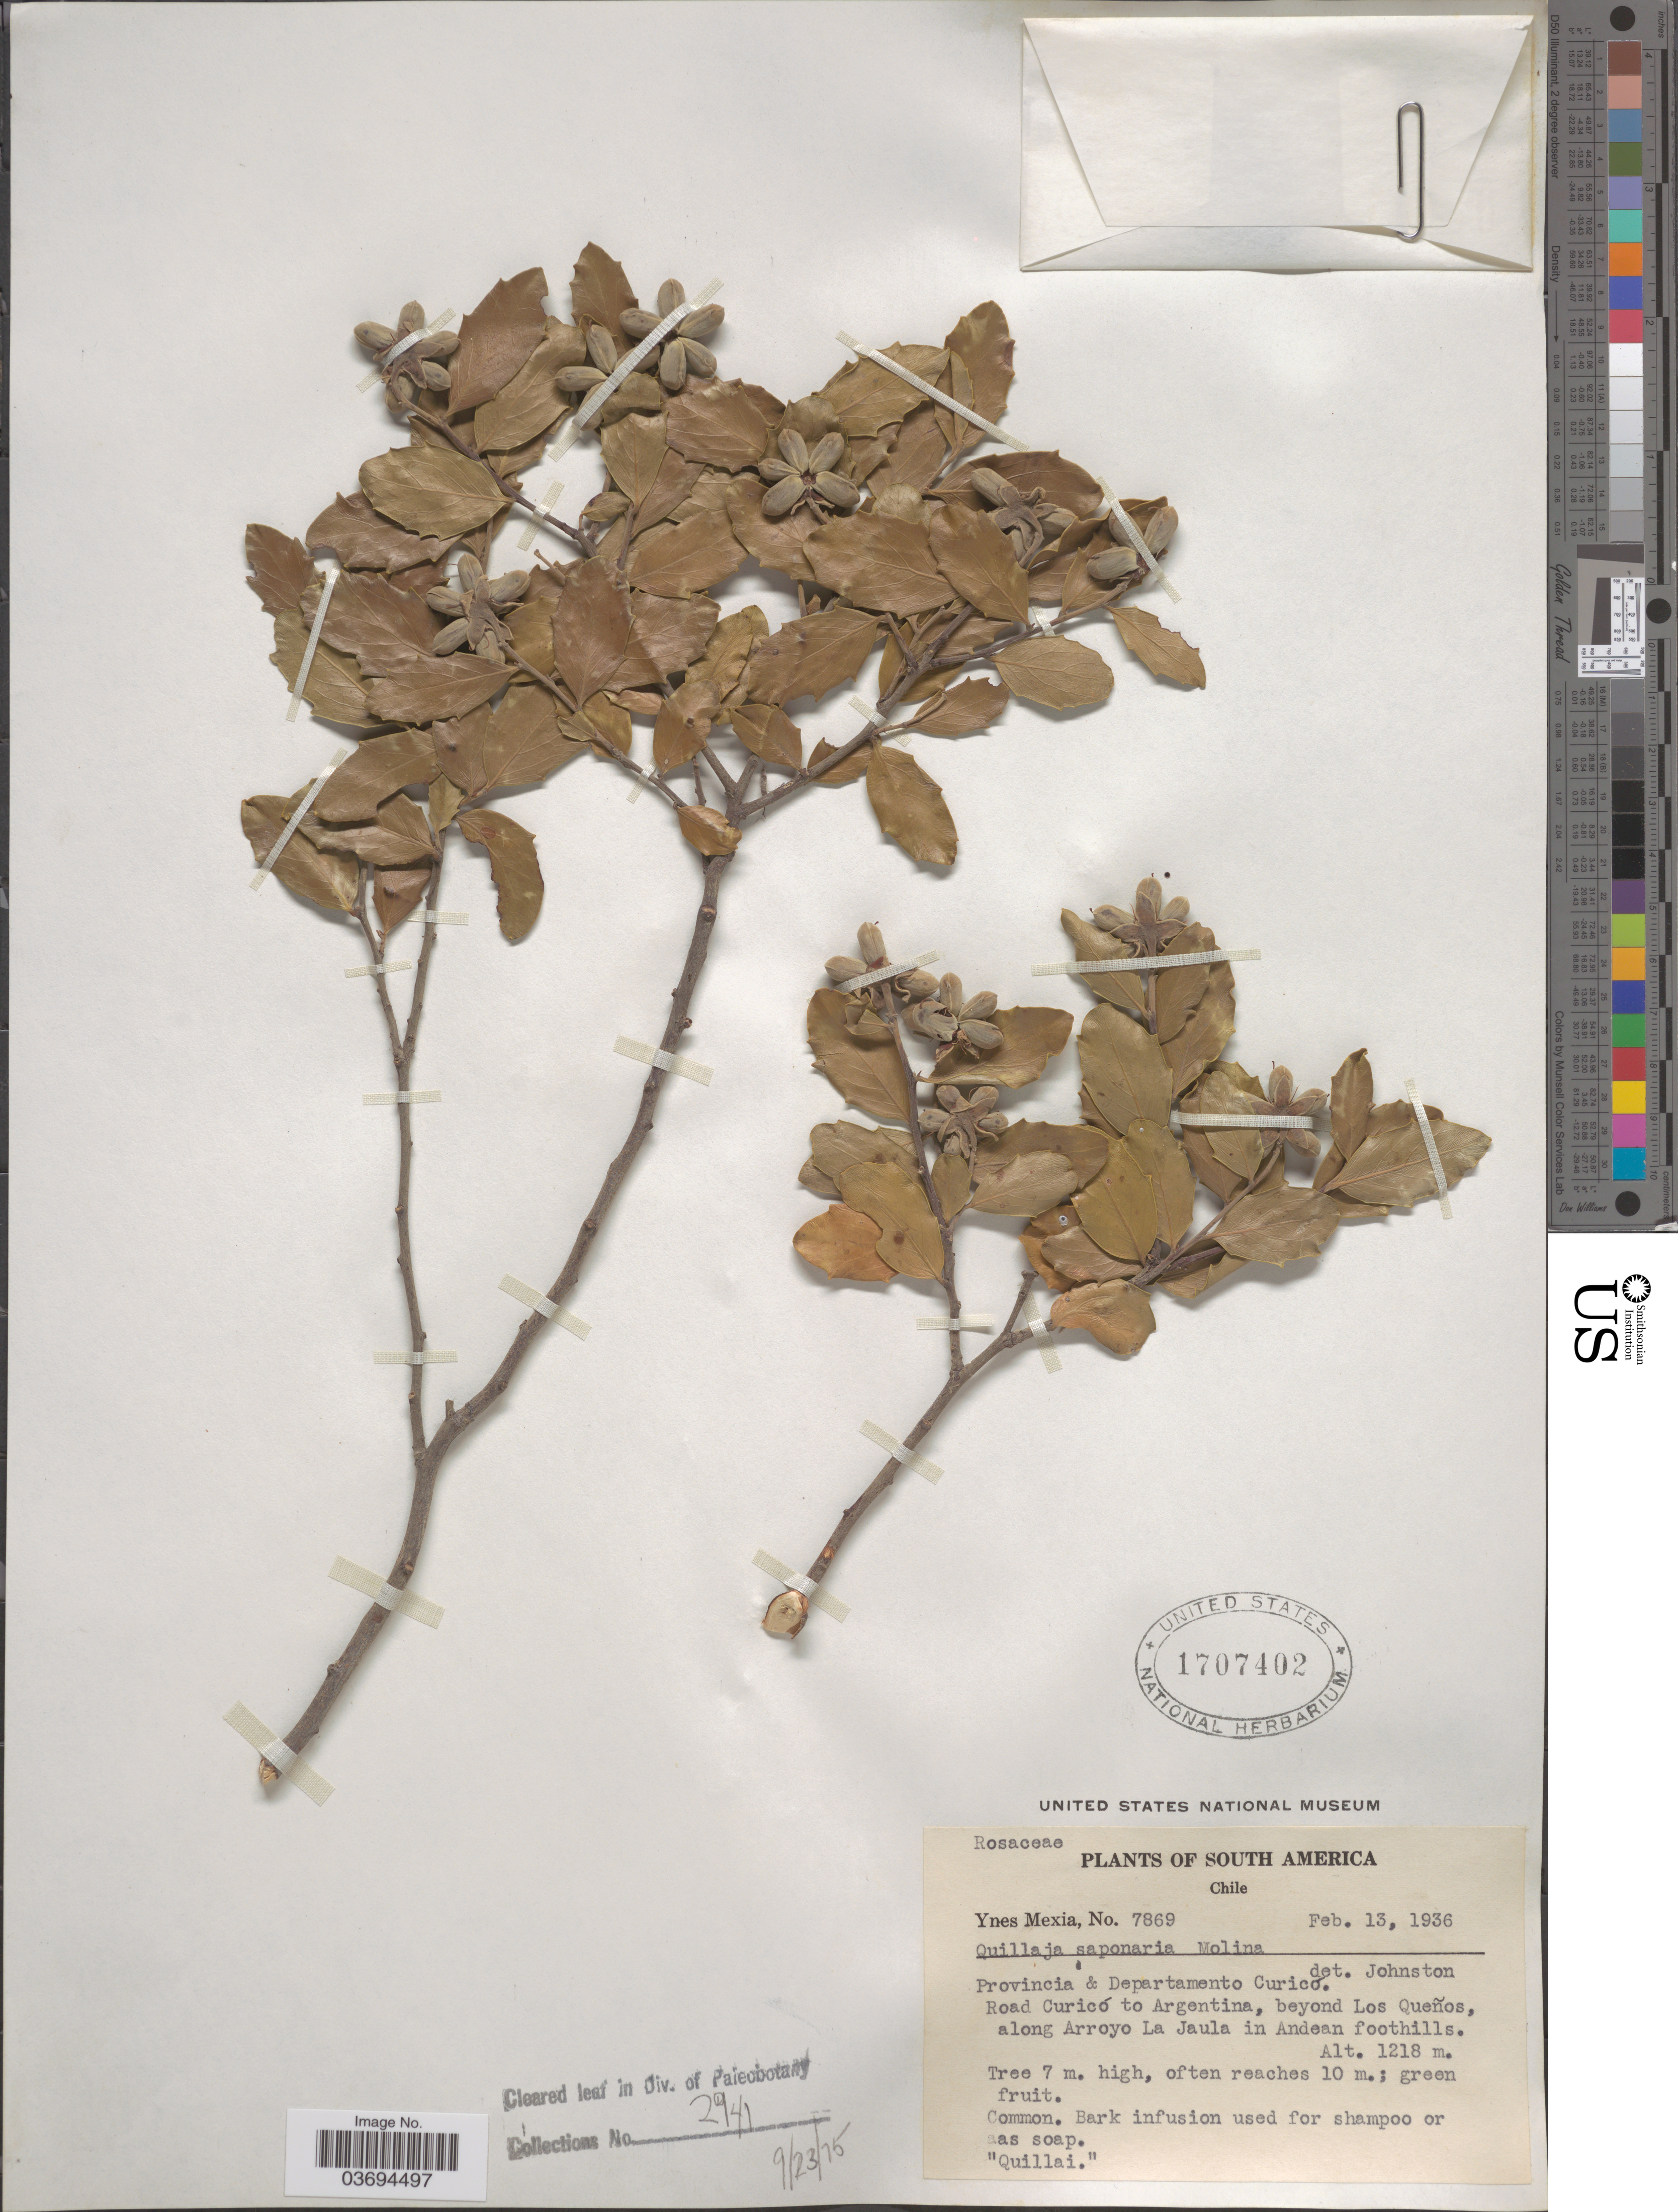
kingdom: Plantae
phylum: Tracheophyta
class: Magnoliopsida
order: Fabales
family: Quillajaceae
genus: Quillaja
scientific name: Quillaja saponaria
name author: Molina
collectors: Y. Mexia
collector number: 7869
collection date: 1936-02-13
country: Chile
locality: Provincia & Departamento Curicó. Road Curicó to Argentina, beyond Los Queños, along Arroyo La Jaula in Andean foothills.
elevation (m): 1218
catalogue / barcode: US 1707402